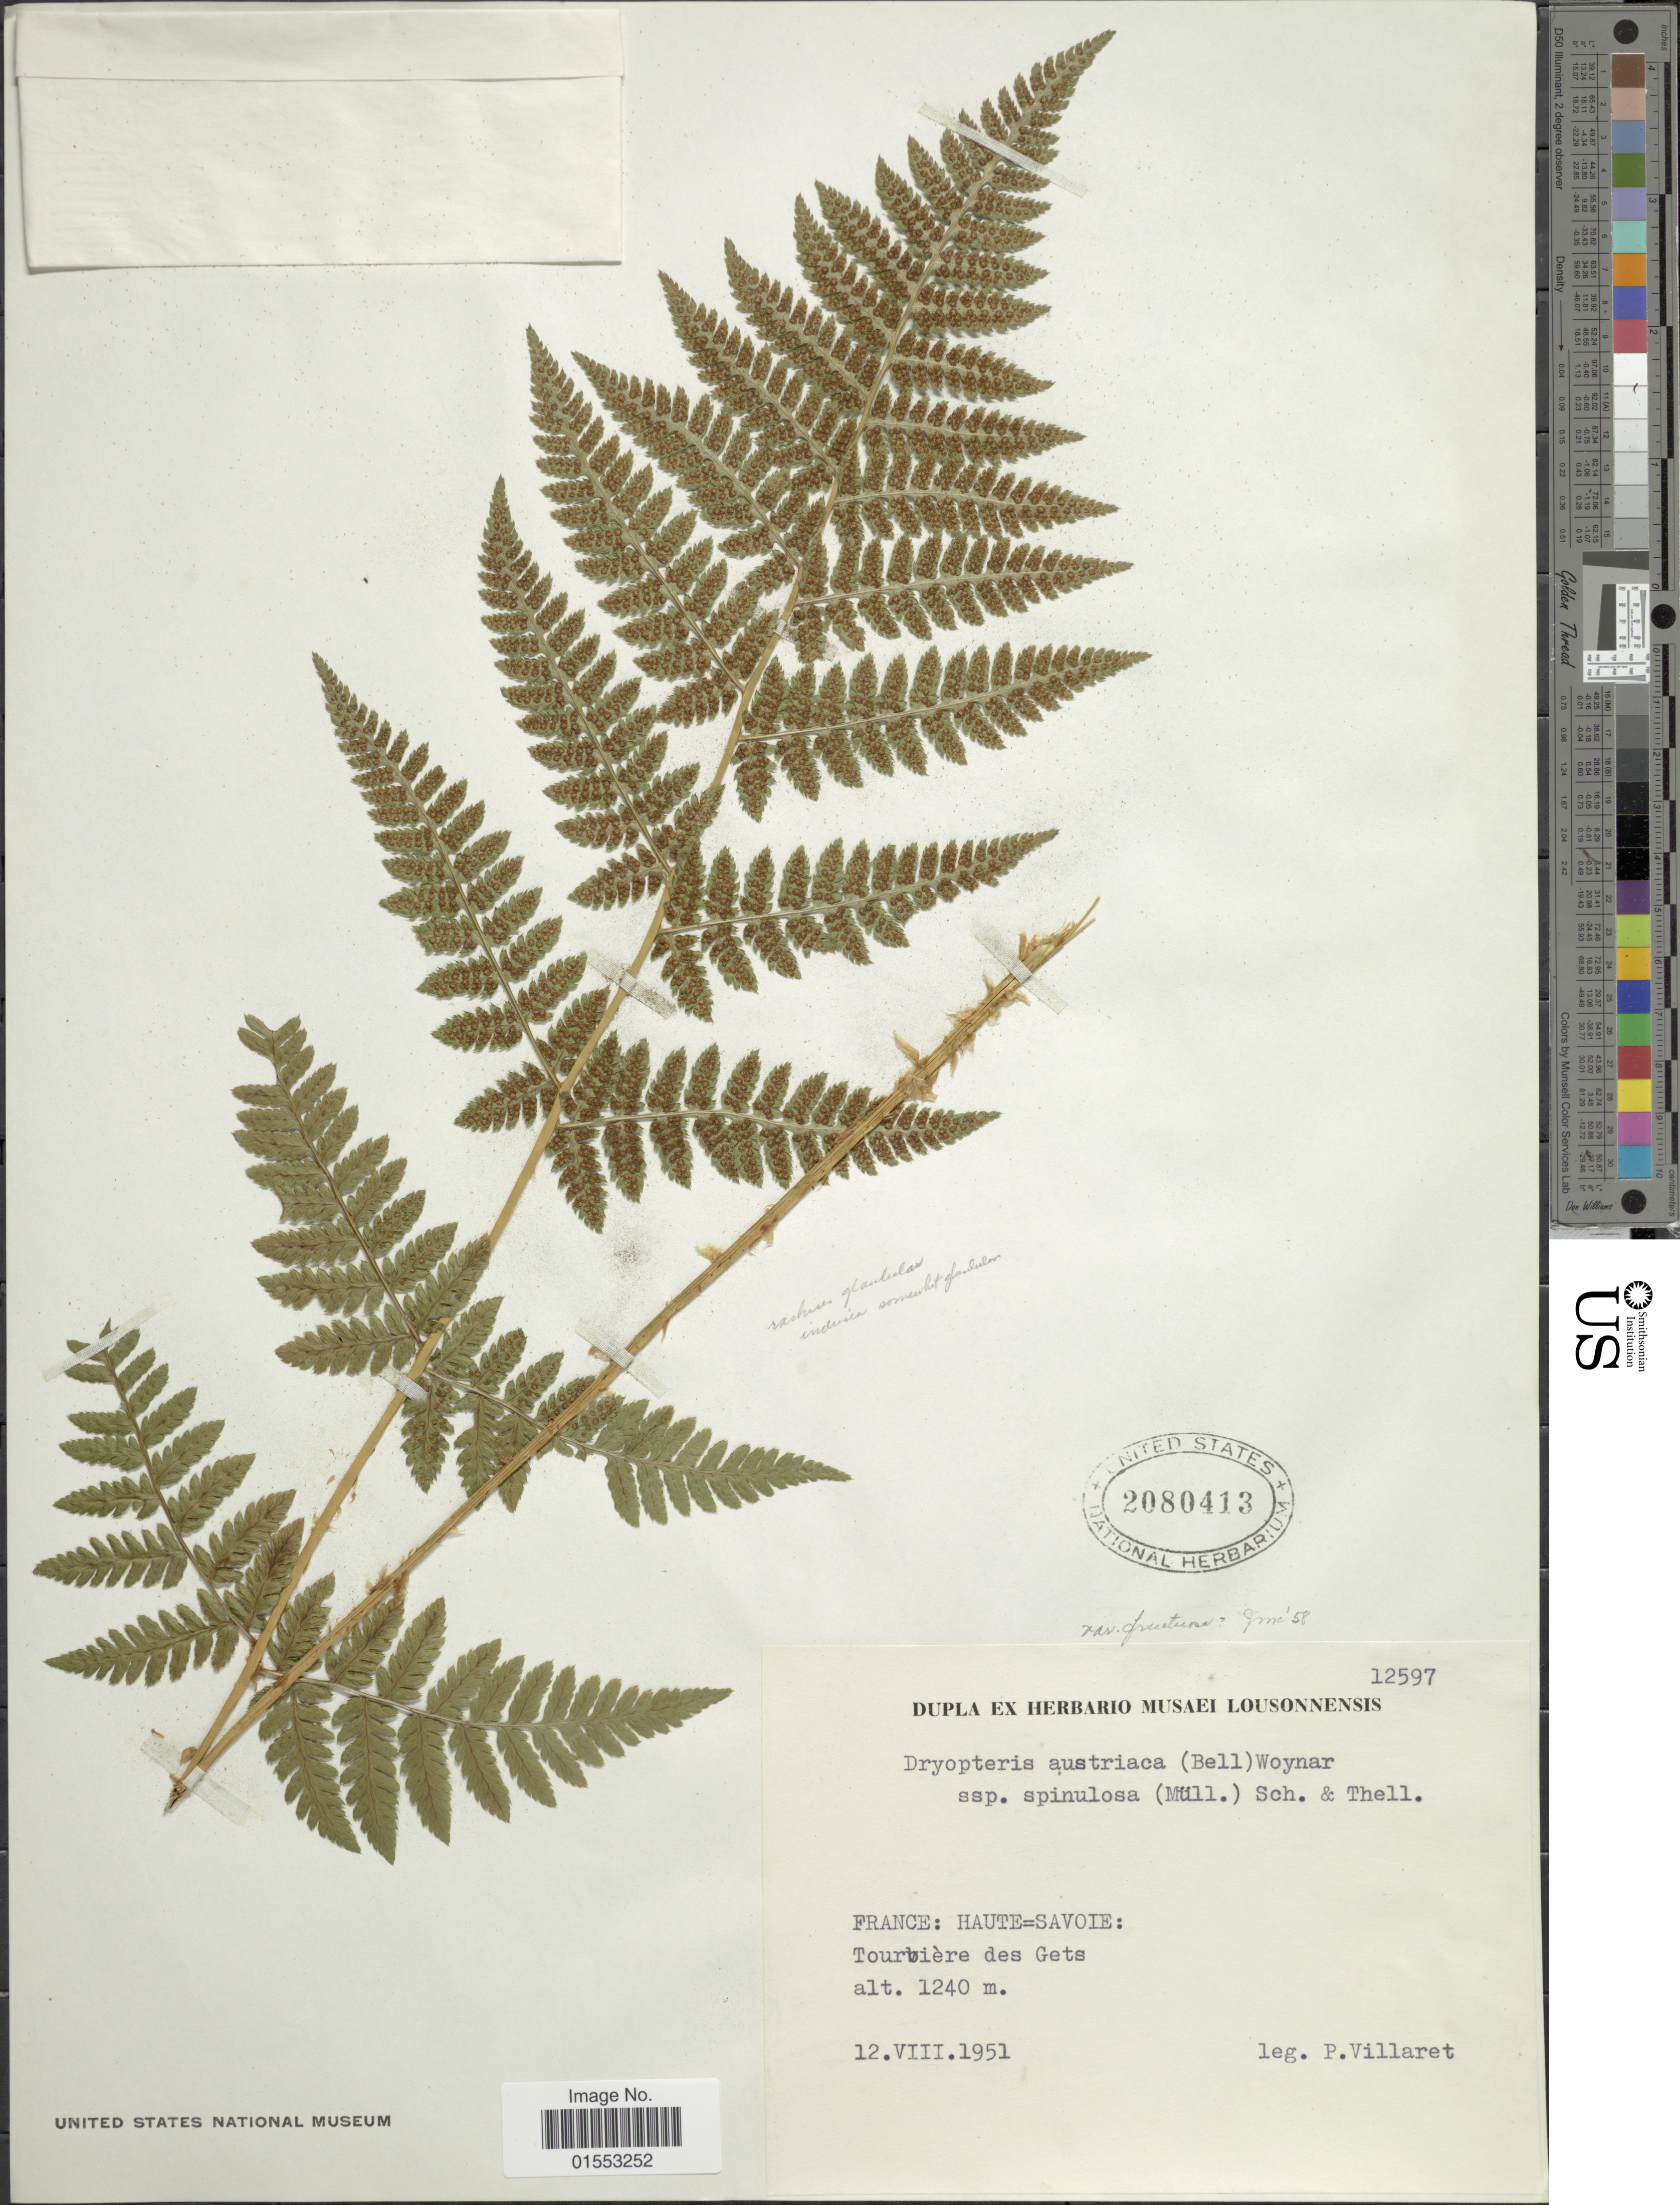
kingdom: Plantae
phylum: Tracheophyta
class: Polypodiopsida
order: Polypodiales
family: Dryopteridaceae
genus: Dryopteris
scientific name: Dryopteris dilatata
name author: (Hoffm.) A. Gray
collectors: P. Villaret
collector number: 12597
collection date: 1951-08-12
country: France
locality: France: Haute-Savoie: Tourbiere des Gets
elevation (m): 1240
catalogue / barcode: US 2080413